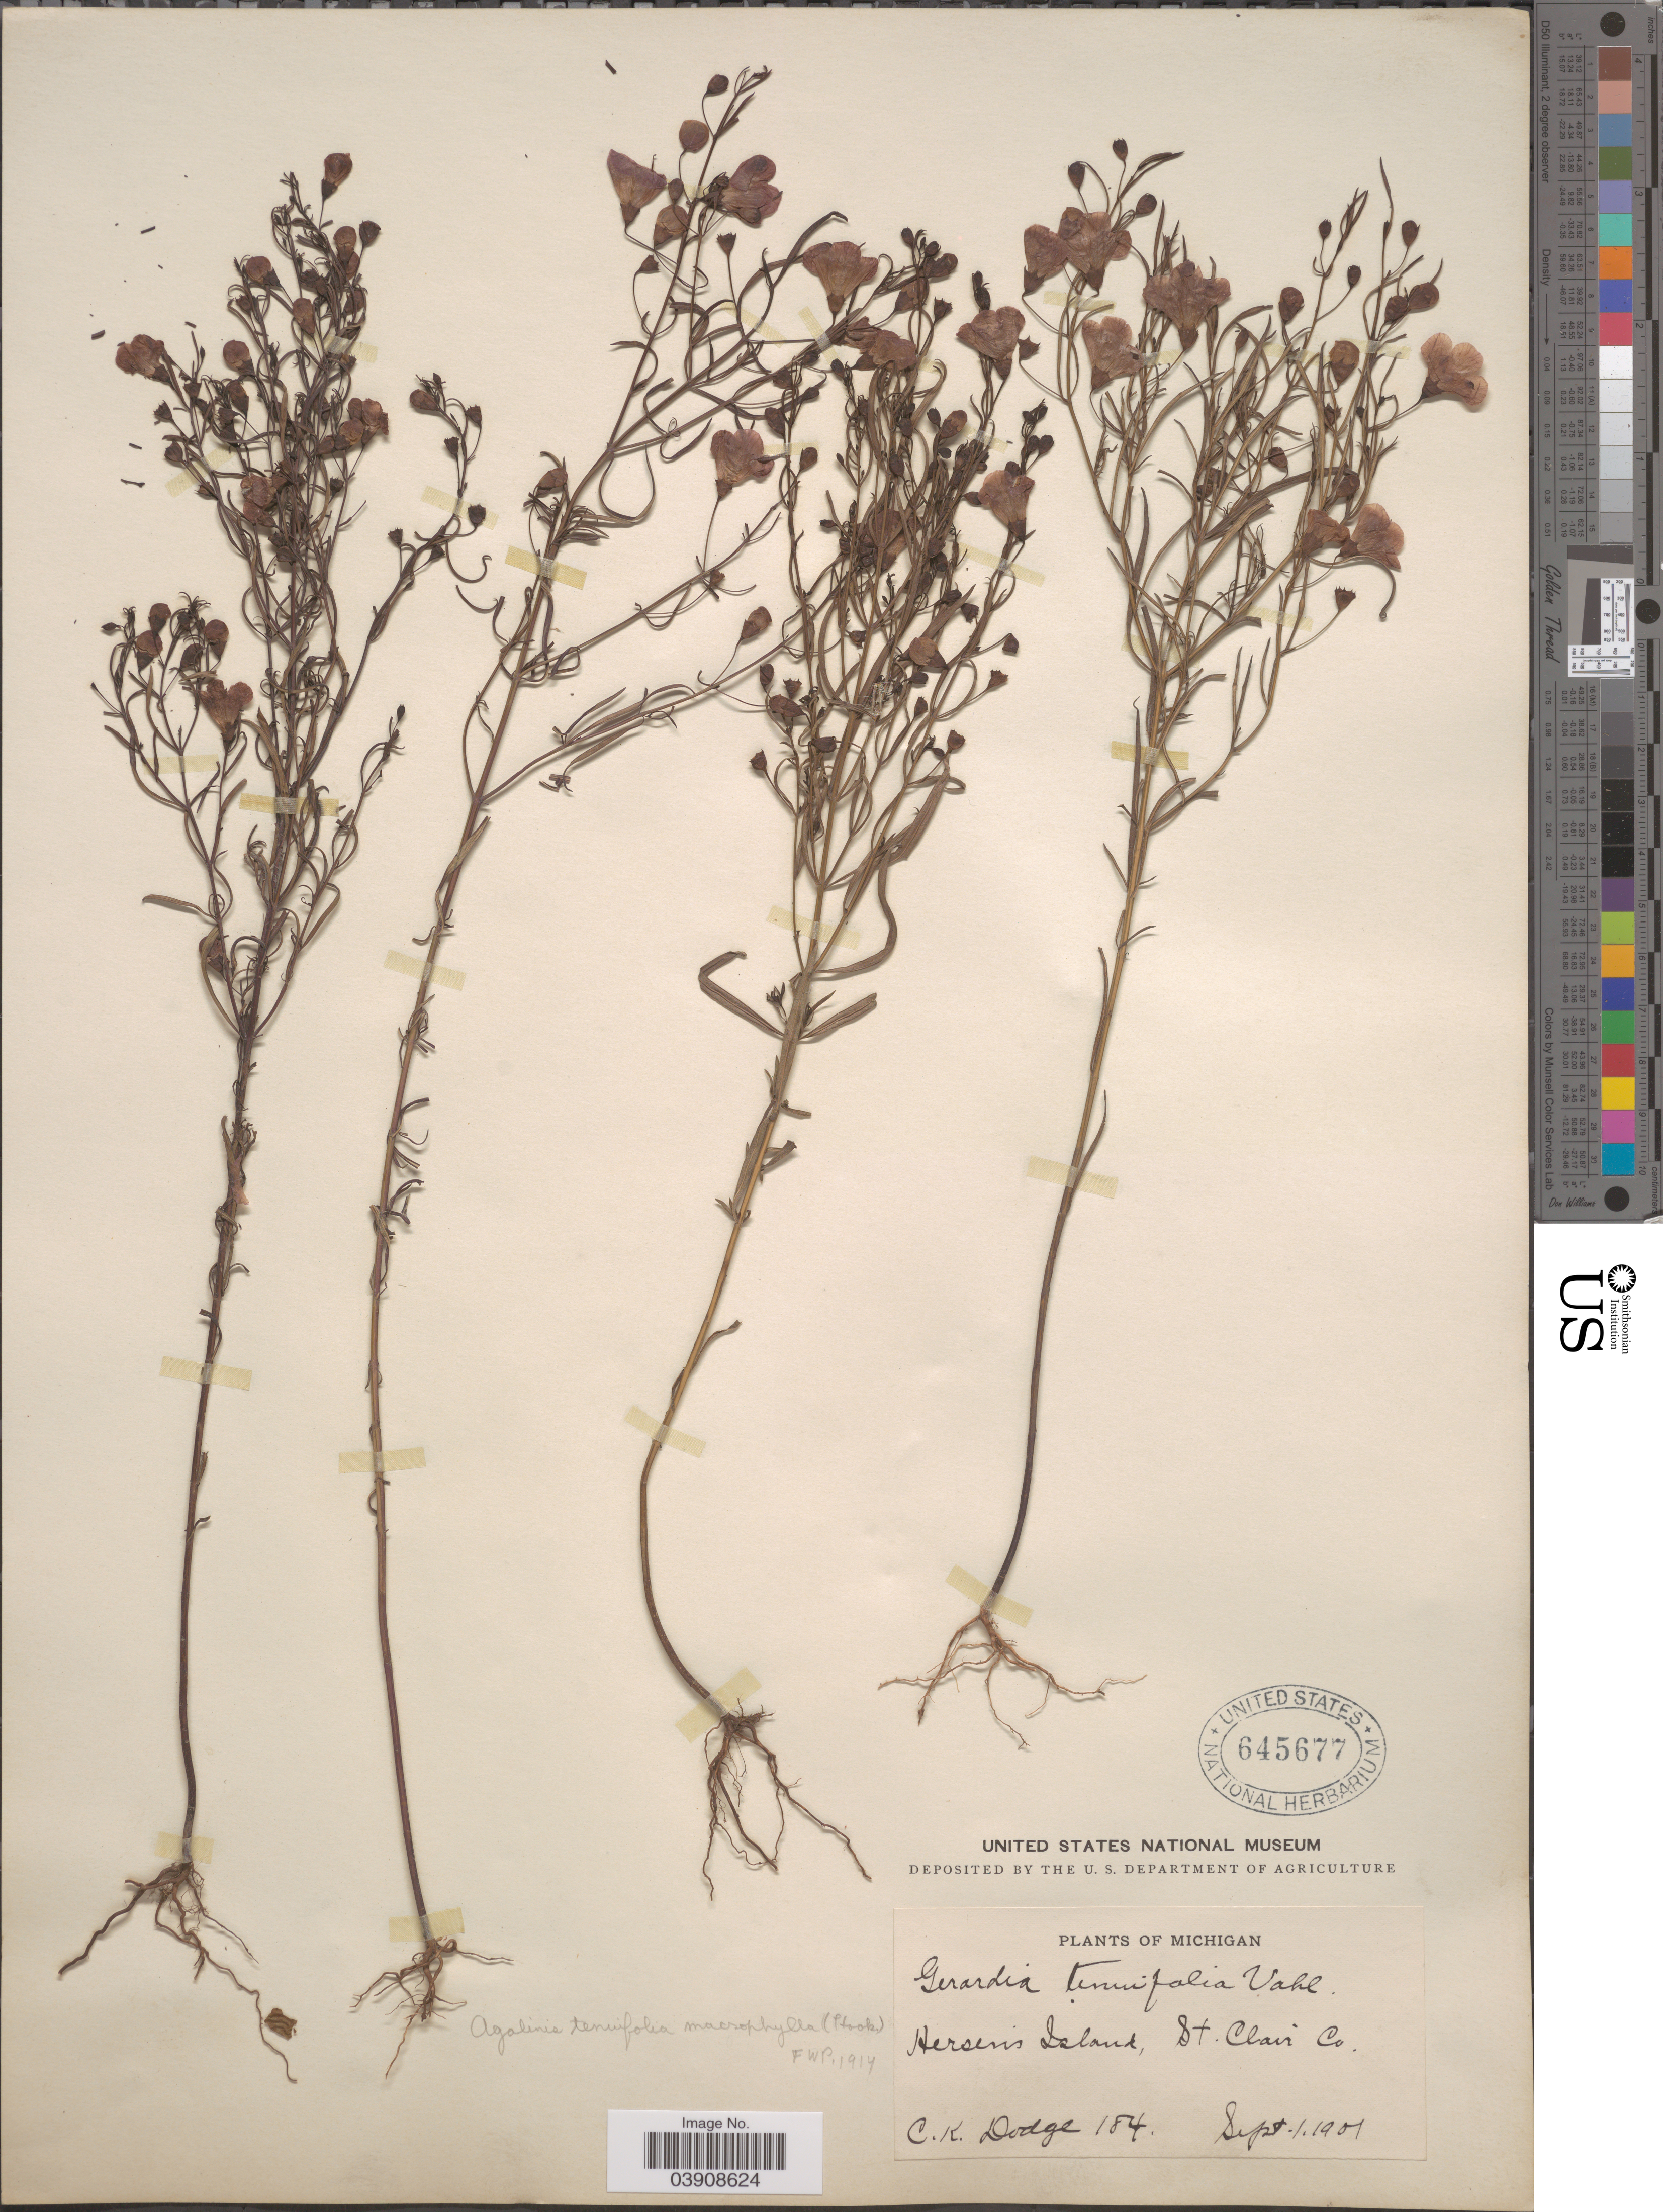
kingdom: Plantae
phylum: Tracheophyta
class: Magnoliopsida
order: Lamiales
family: Orobanchaceae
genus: Agalinis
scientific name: Agalinis tenuifolia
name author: (Vahl) Raf.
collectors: C. Dodge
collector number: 184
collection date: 1901-09-01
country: United States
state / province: Michigan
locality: Harsen's Island, St. Clair Co.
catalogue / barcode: US 645677